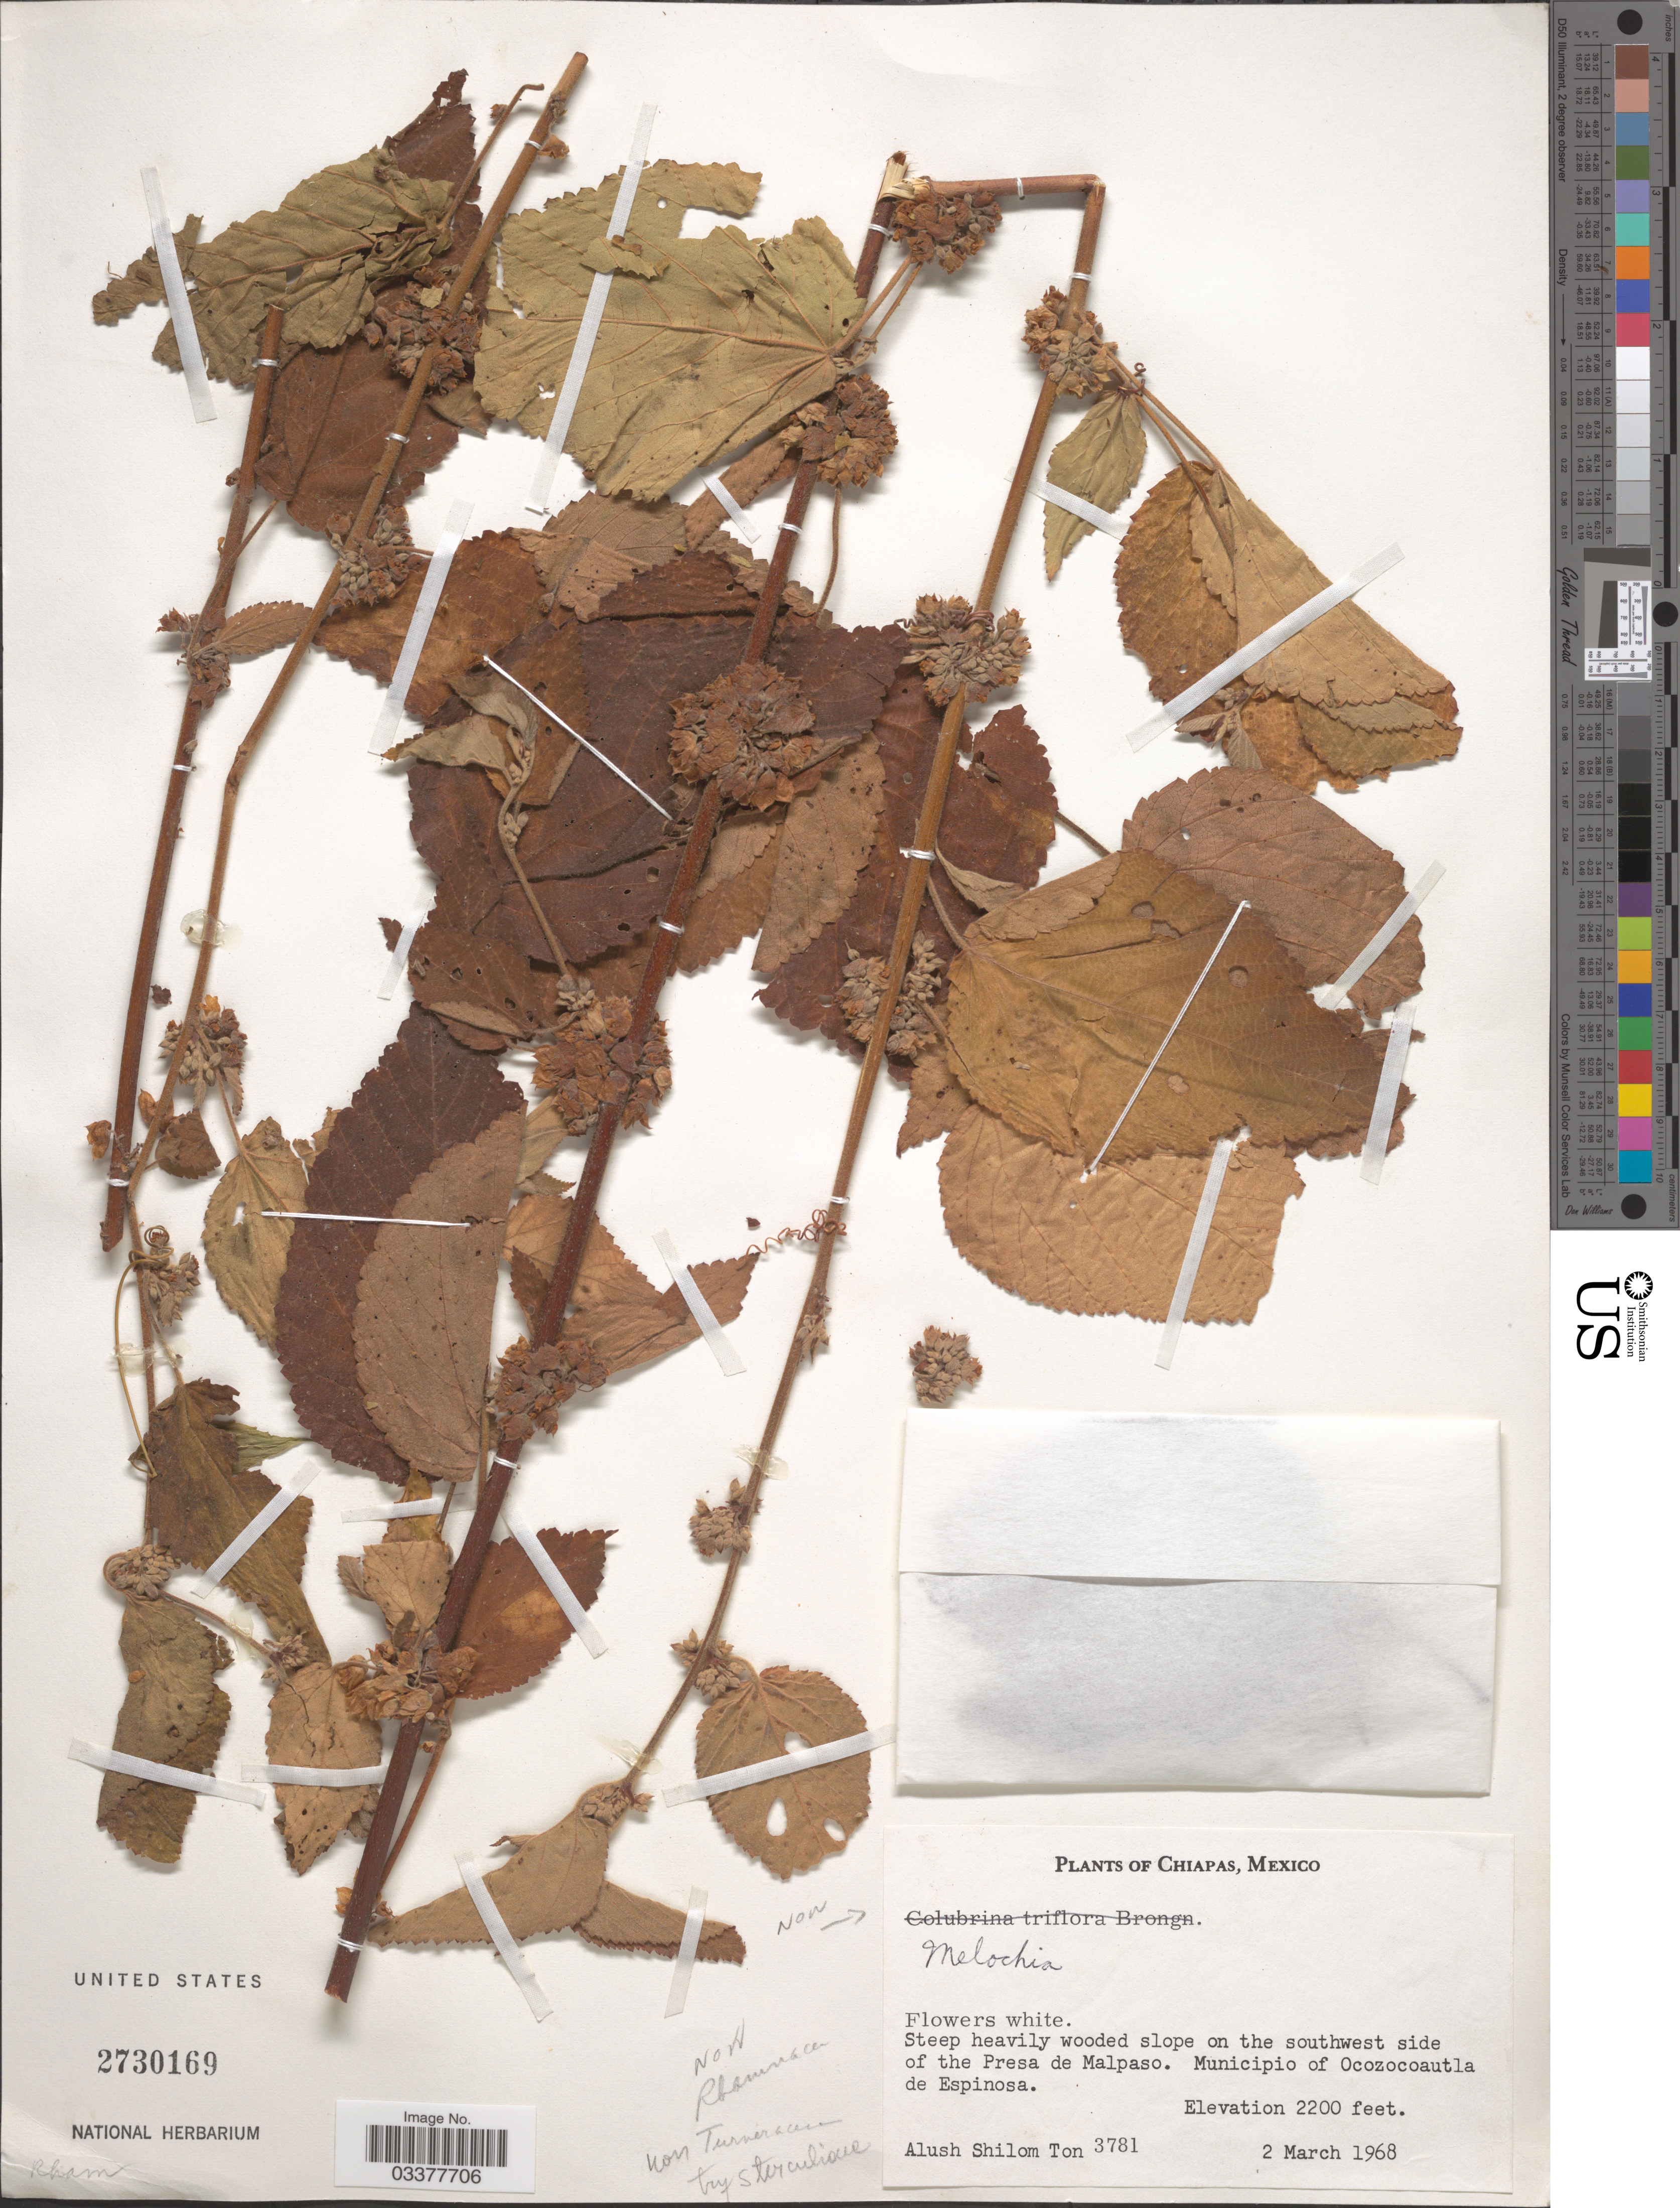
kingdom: Plantae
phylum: Tracheophyta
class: Magnoliopsida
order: Malvales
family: Malvaceae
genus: Melochia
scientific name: Melochia lupulina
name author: Sw.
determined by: Dorr, L. J., (BOT), Smithsonian Institution - National Museum of Natural History (UNITED STATES)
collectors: A. M. Ton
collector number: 3781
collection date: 1968-03-02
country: Mexico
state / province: Chiapas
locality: Steep heavily wooded slope on the southwest side of the Presa de Malpaso. Municipio of Ocozocoautla de Espinosa.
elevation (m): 671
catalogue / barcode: US 2730169